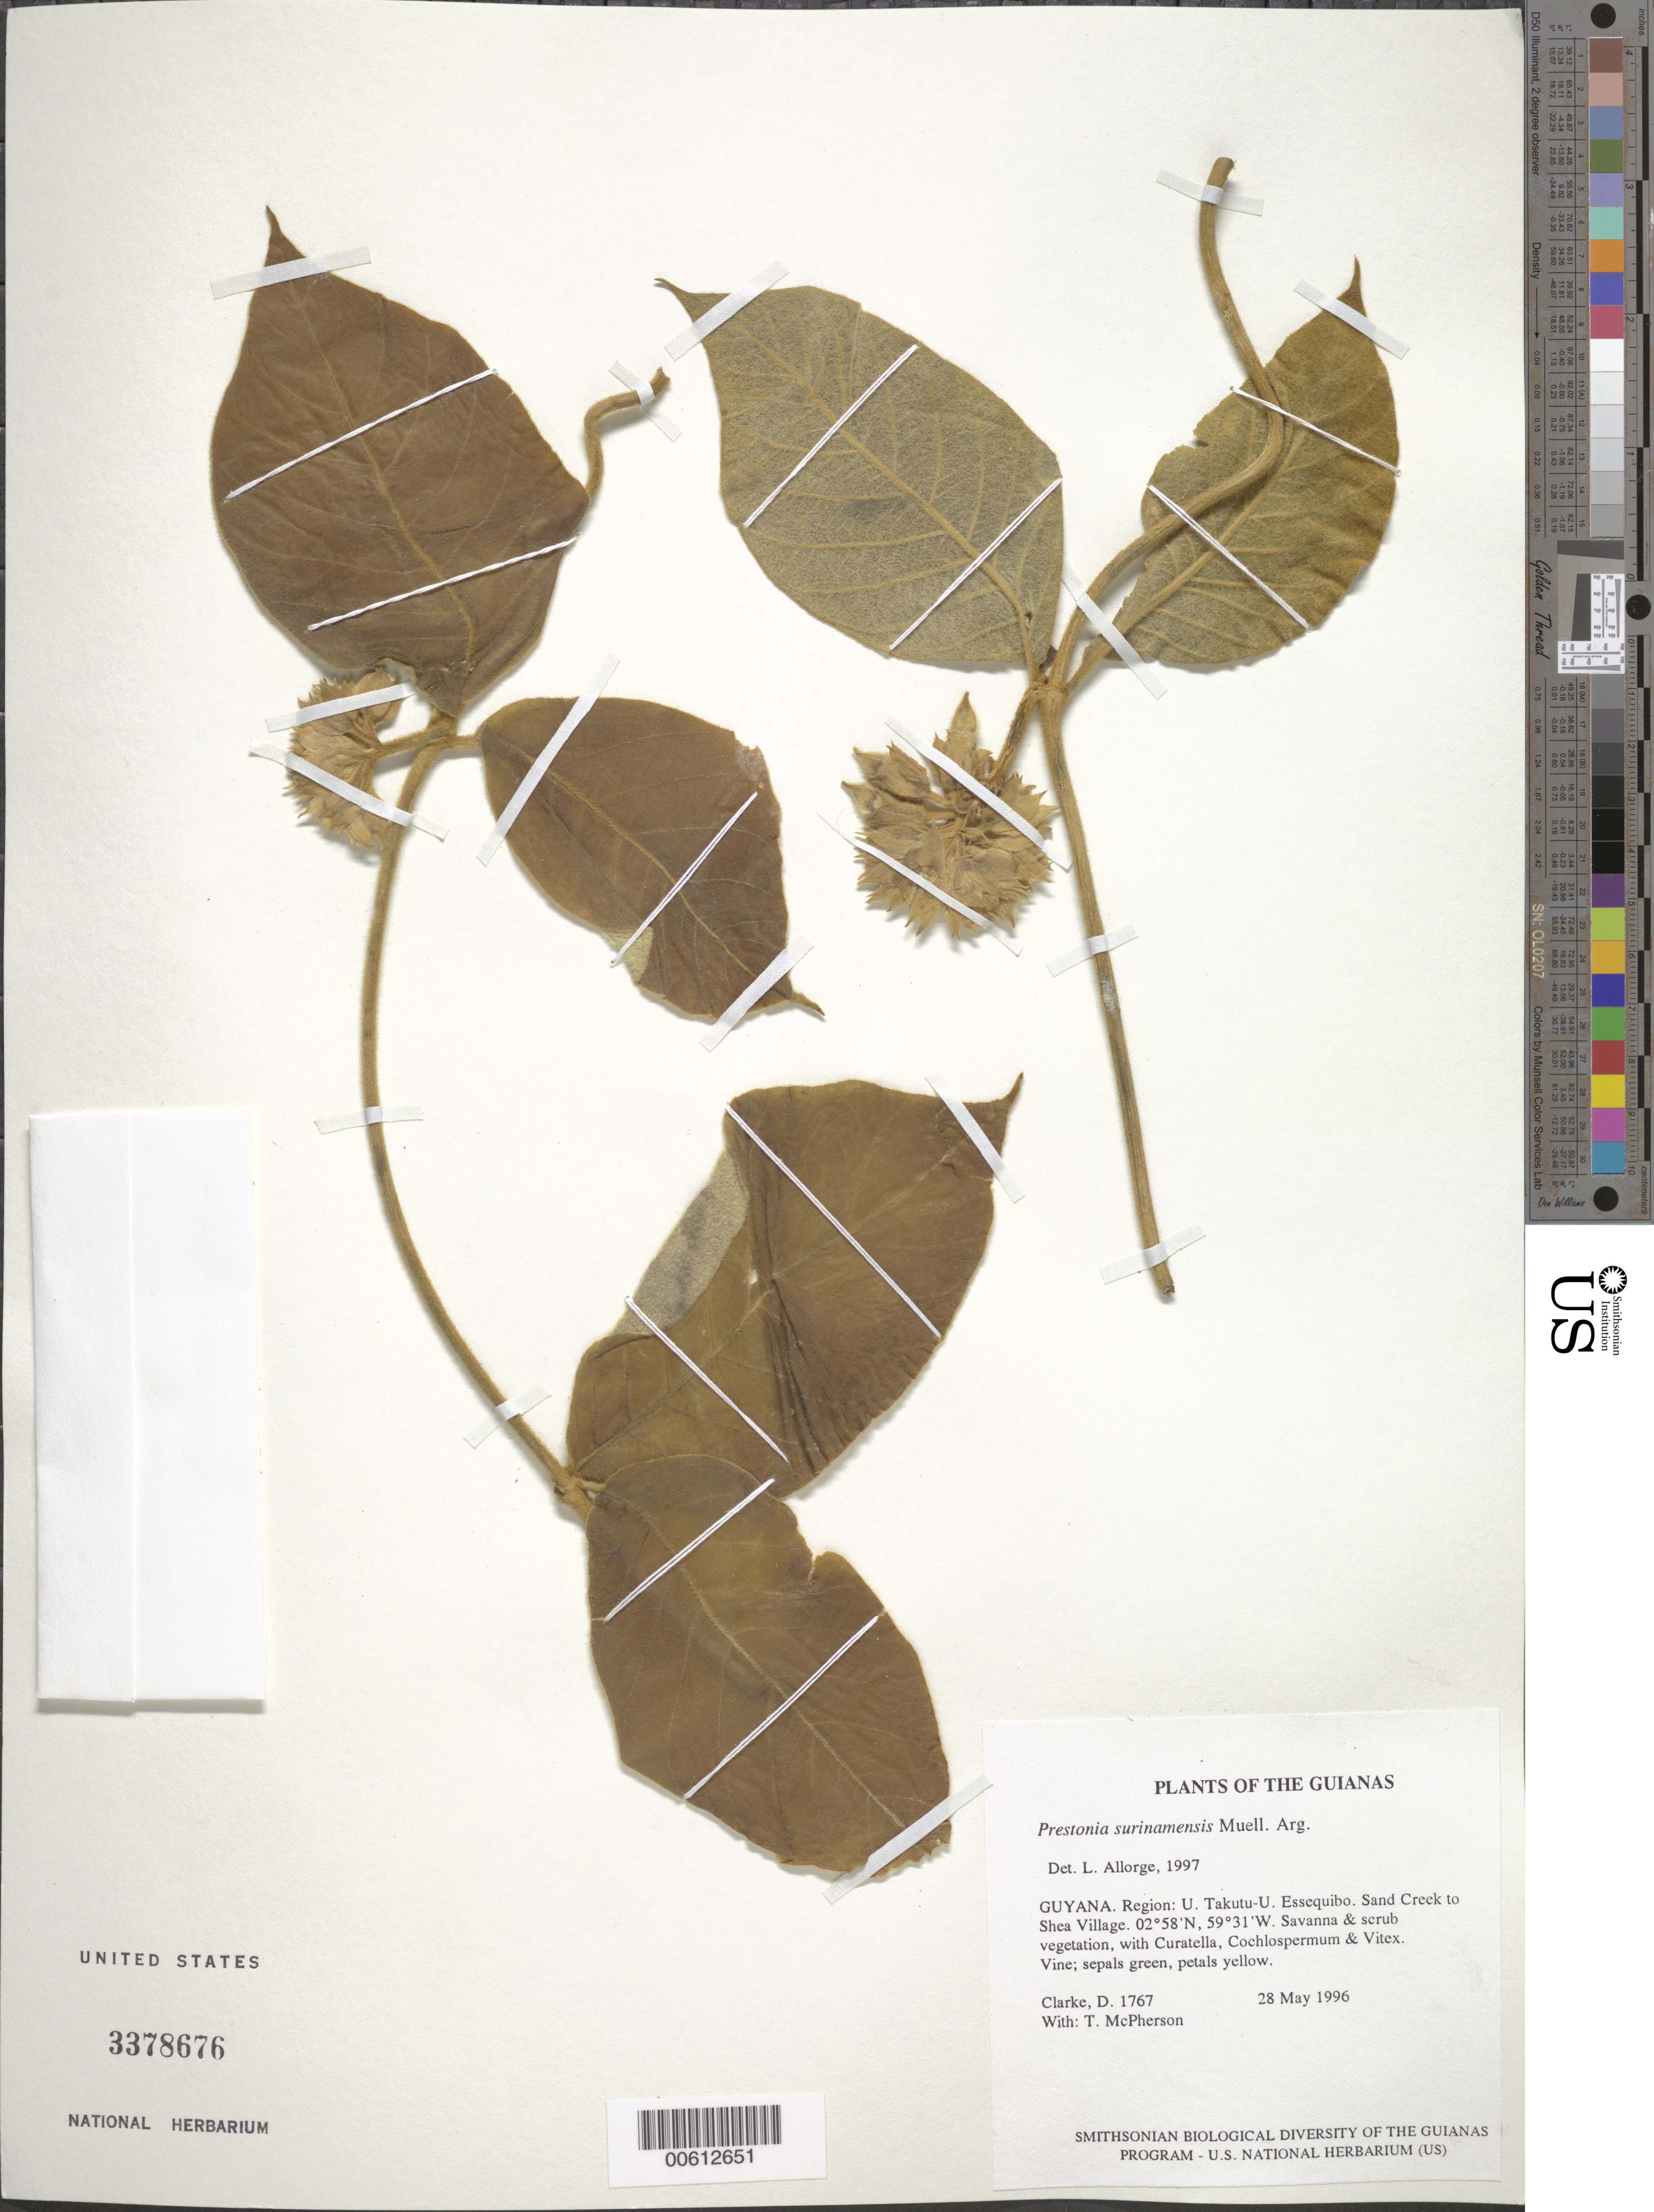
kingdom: Plantae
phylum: Tracheophyta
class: Magnoliopsida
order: Gentianales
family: Apocynaceae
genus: Prestonia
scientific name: Prestonia surinamensis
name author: Müll. Arg.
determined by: Allorge, L.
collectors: H. D. Clarke & T. McPherson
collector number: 1767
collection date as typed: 28 May 1996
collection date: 1996-05-28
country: Guyana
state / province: U. Takutu-U. Essequibo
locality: Sand Creek to Shea Village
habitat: Savanna & scrub vegetation, with Curatella, Cochlospermum & Vitex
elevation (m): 100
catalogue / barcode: US 3378676